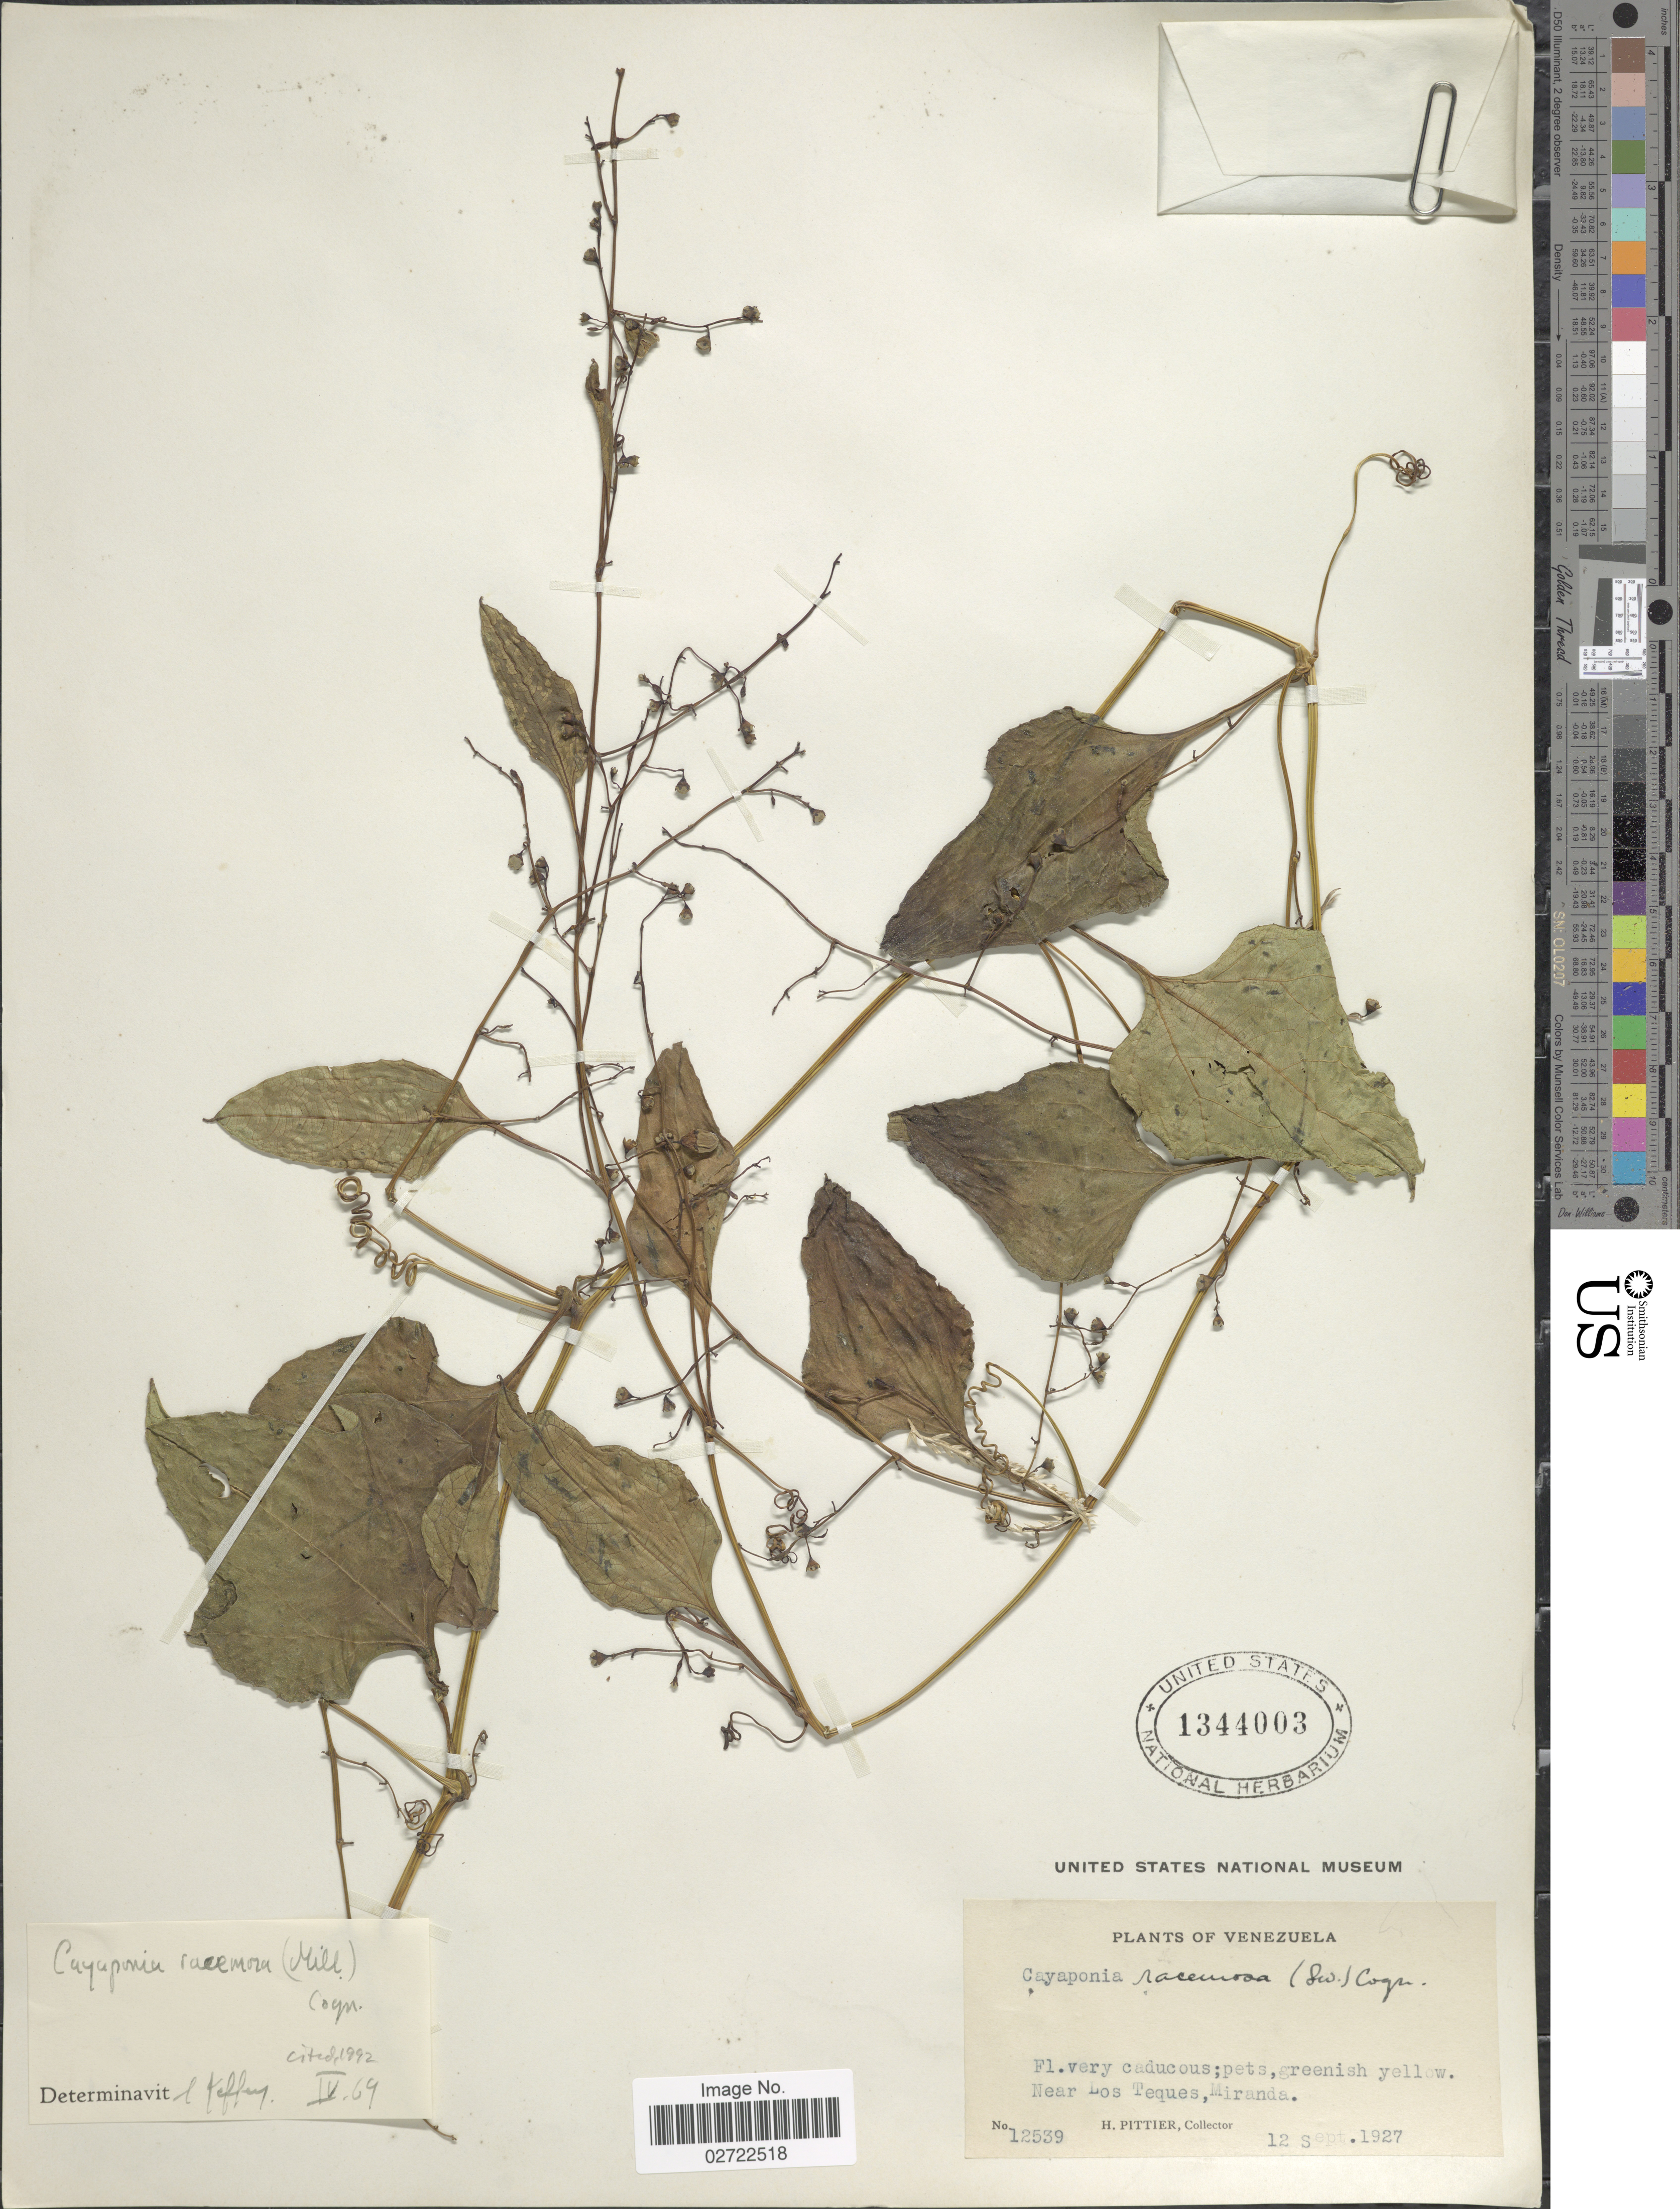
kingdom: Plantae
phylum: Tracheophyta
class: Magnoliopsida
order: Cucurbitales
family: Cucurbitaceae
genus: Cayaponia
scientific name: Cayaponia racemosa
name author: (Mill.) Cogn.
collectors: H. F. Pittier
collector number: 12539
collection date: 1927-09-12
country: Venezuela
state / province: Miranda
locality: Near Los Teques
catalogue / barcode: US 1344003